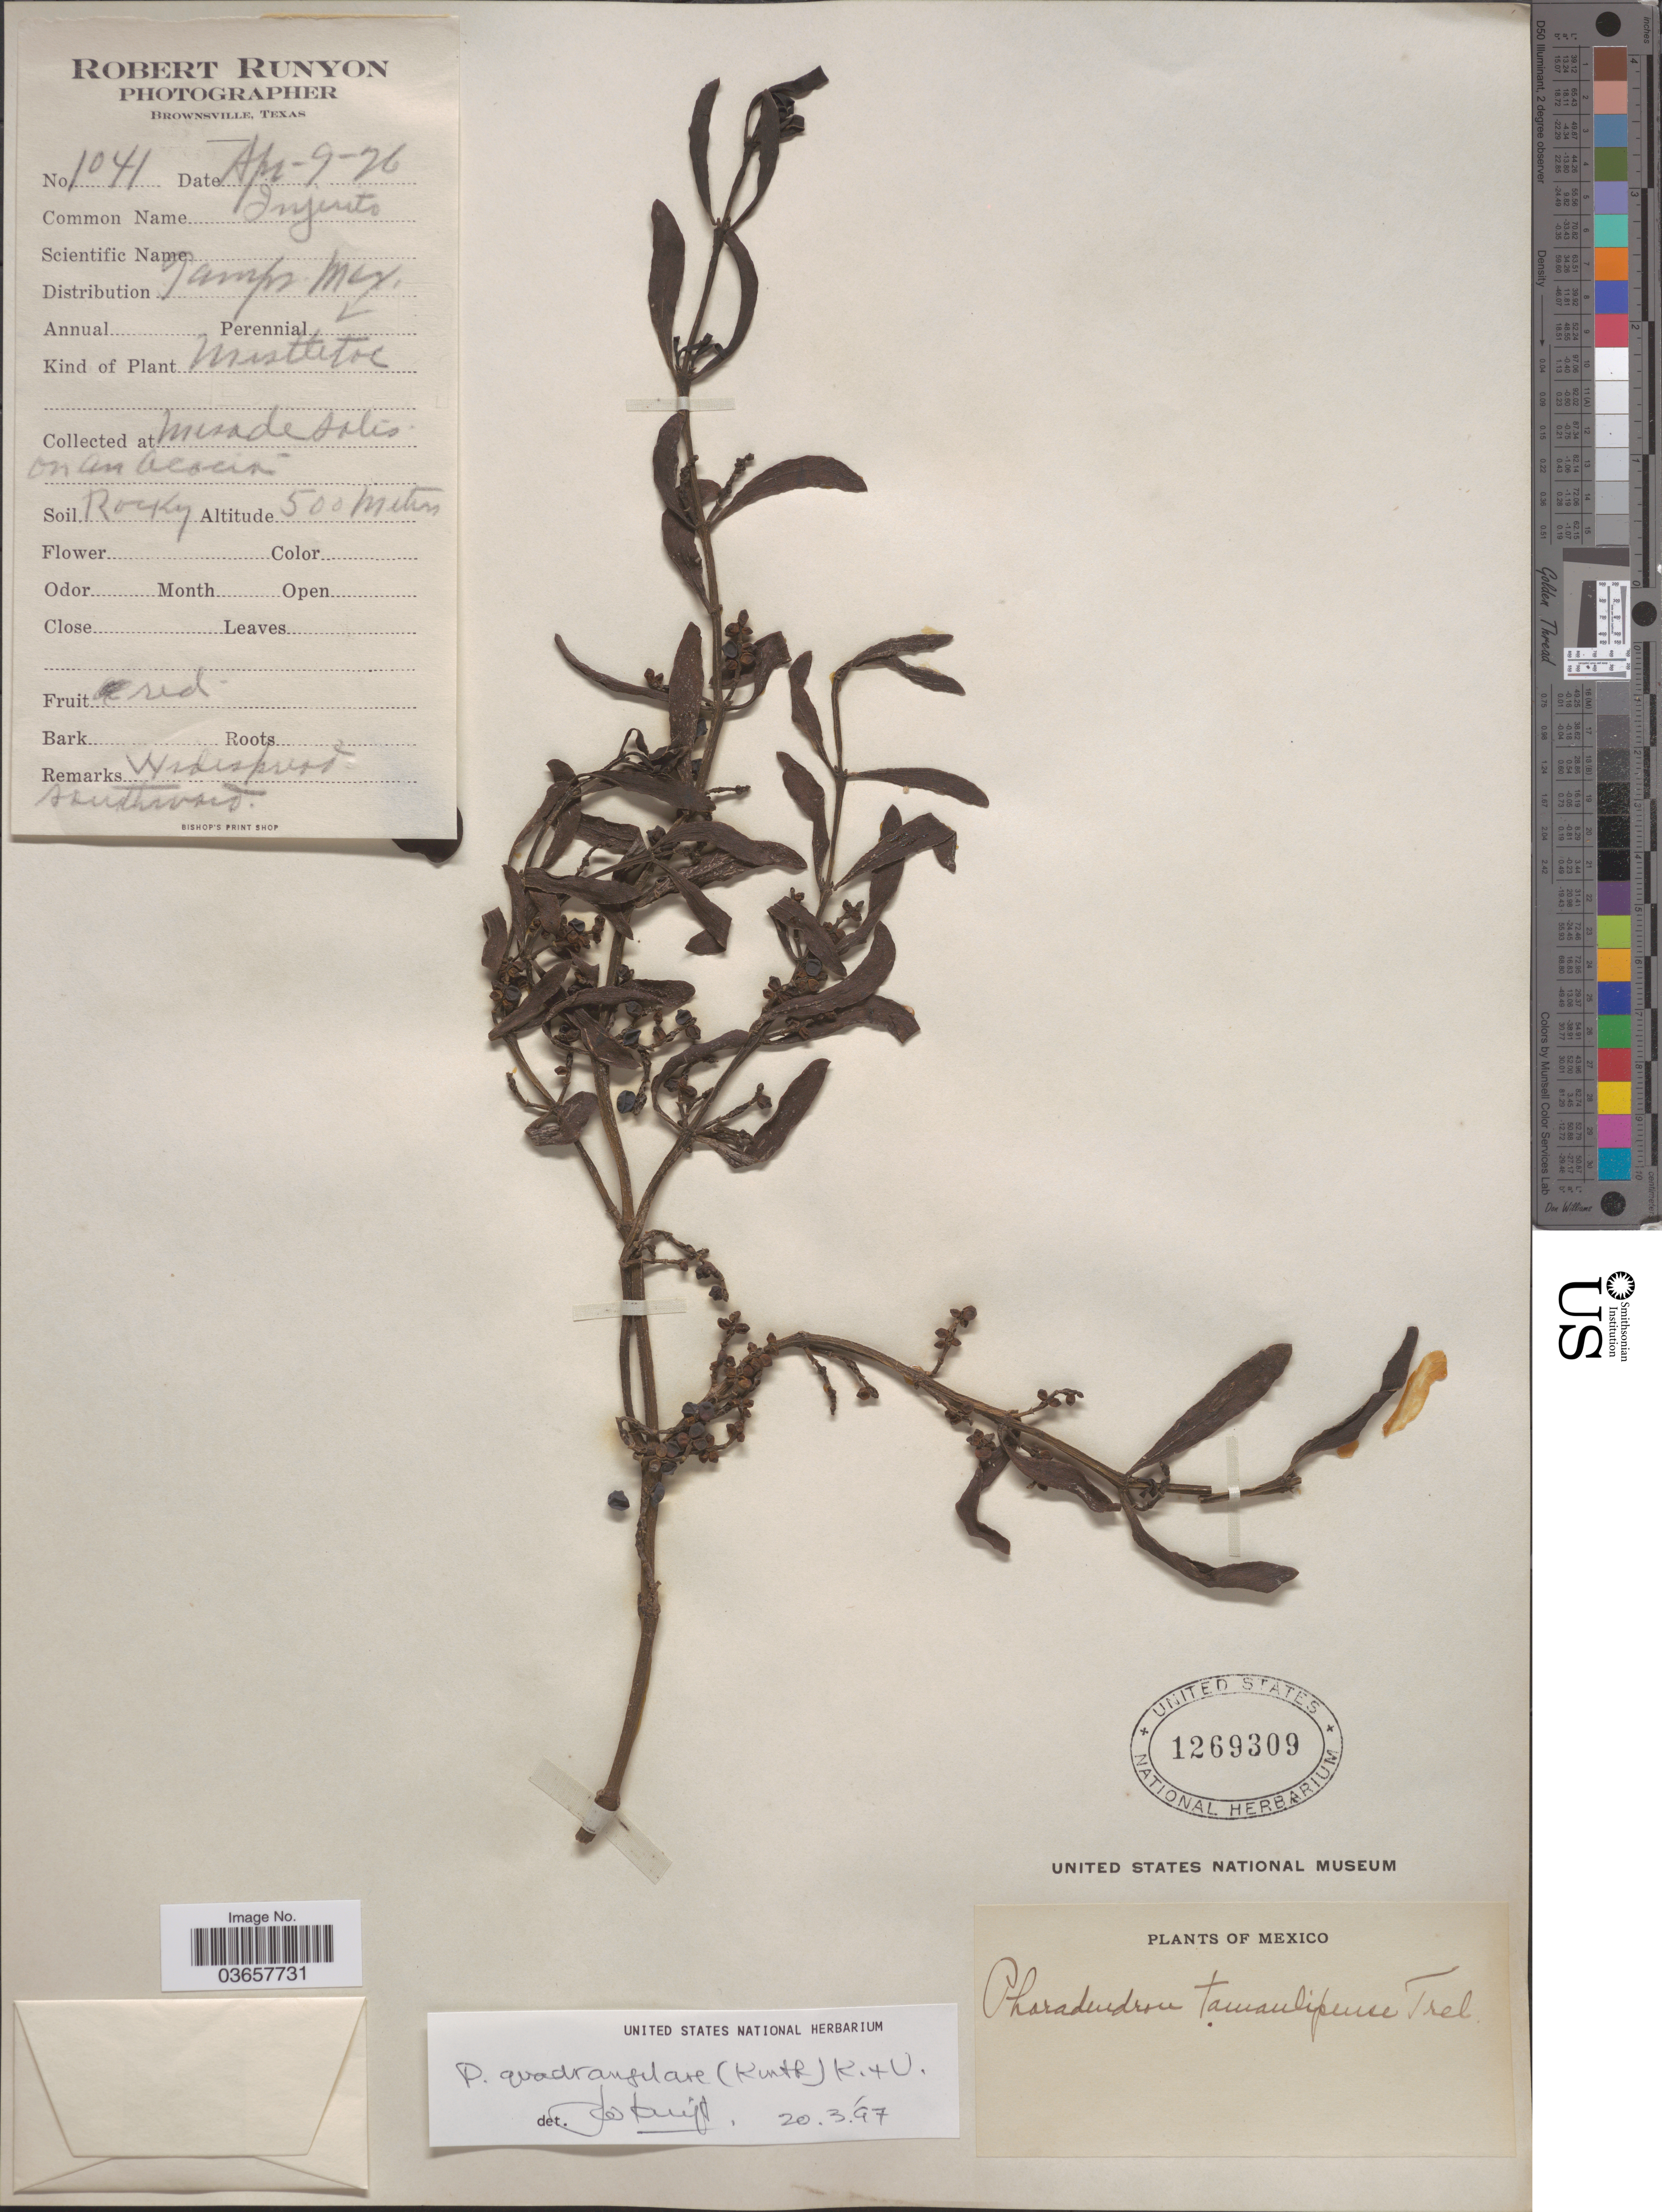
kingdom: Plantae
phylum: Tracheophyta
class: Magnoliopsida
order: Santalales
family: Viscaceae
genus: Phoradendron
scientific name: Phoradendron quadrangulare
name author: (Kunth) Griseb.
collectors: R. Runyon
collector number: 1041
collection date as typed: Transcribed d/m/y: 9/4/26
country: Mexico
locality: Mesa de Salis on an Acaciá.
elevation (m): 500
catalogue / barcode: US 1269309